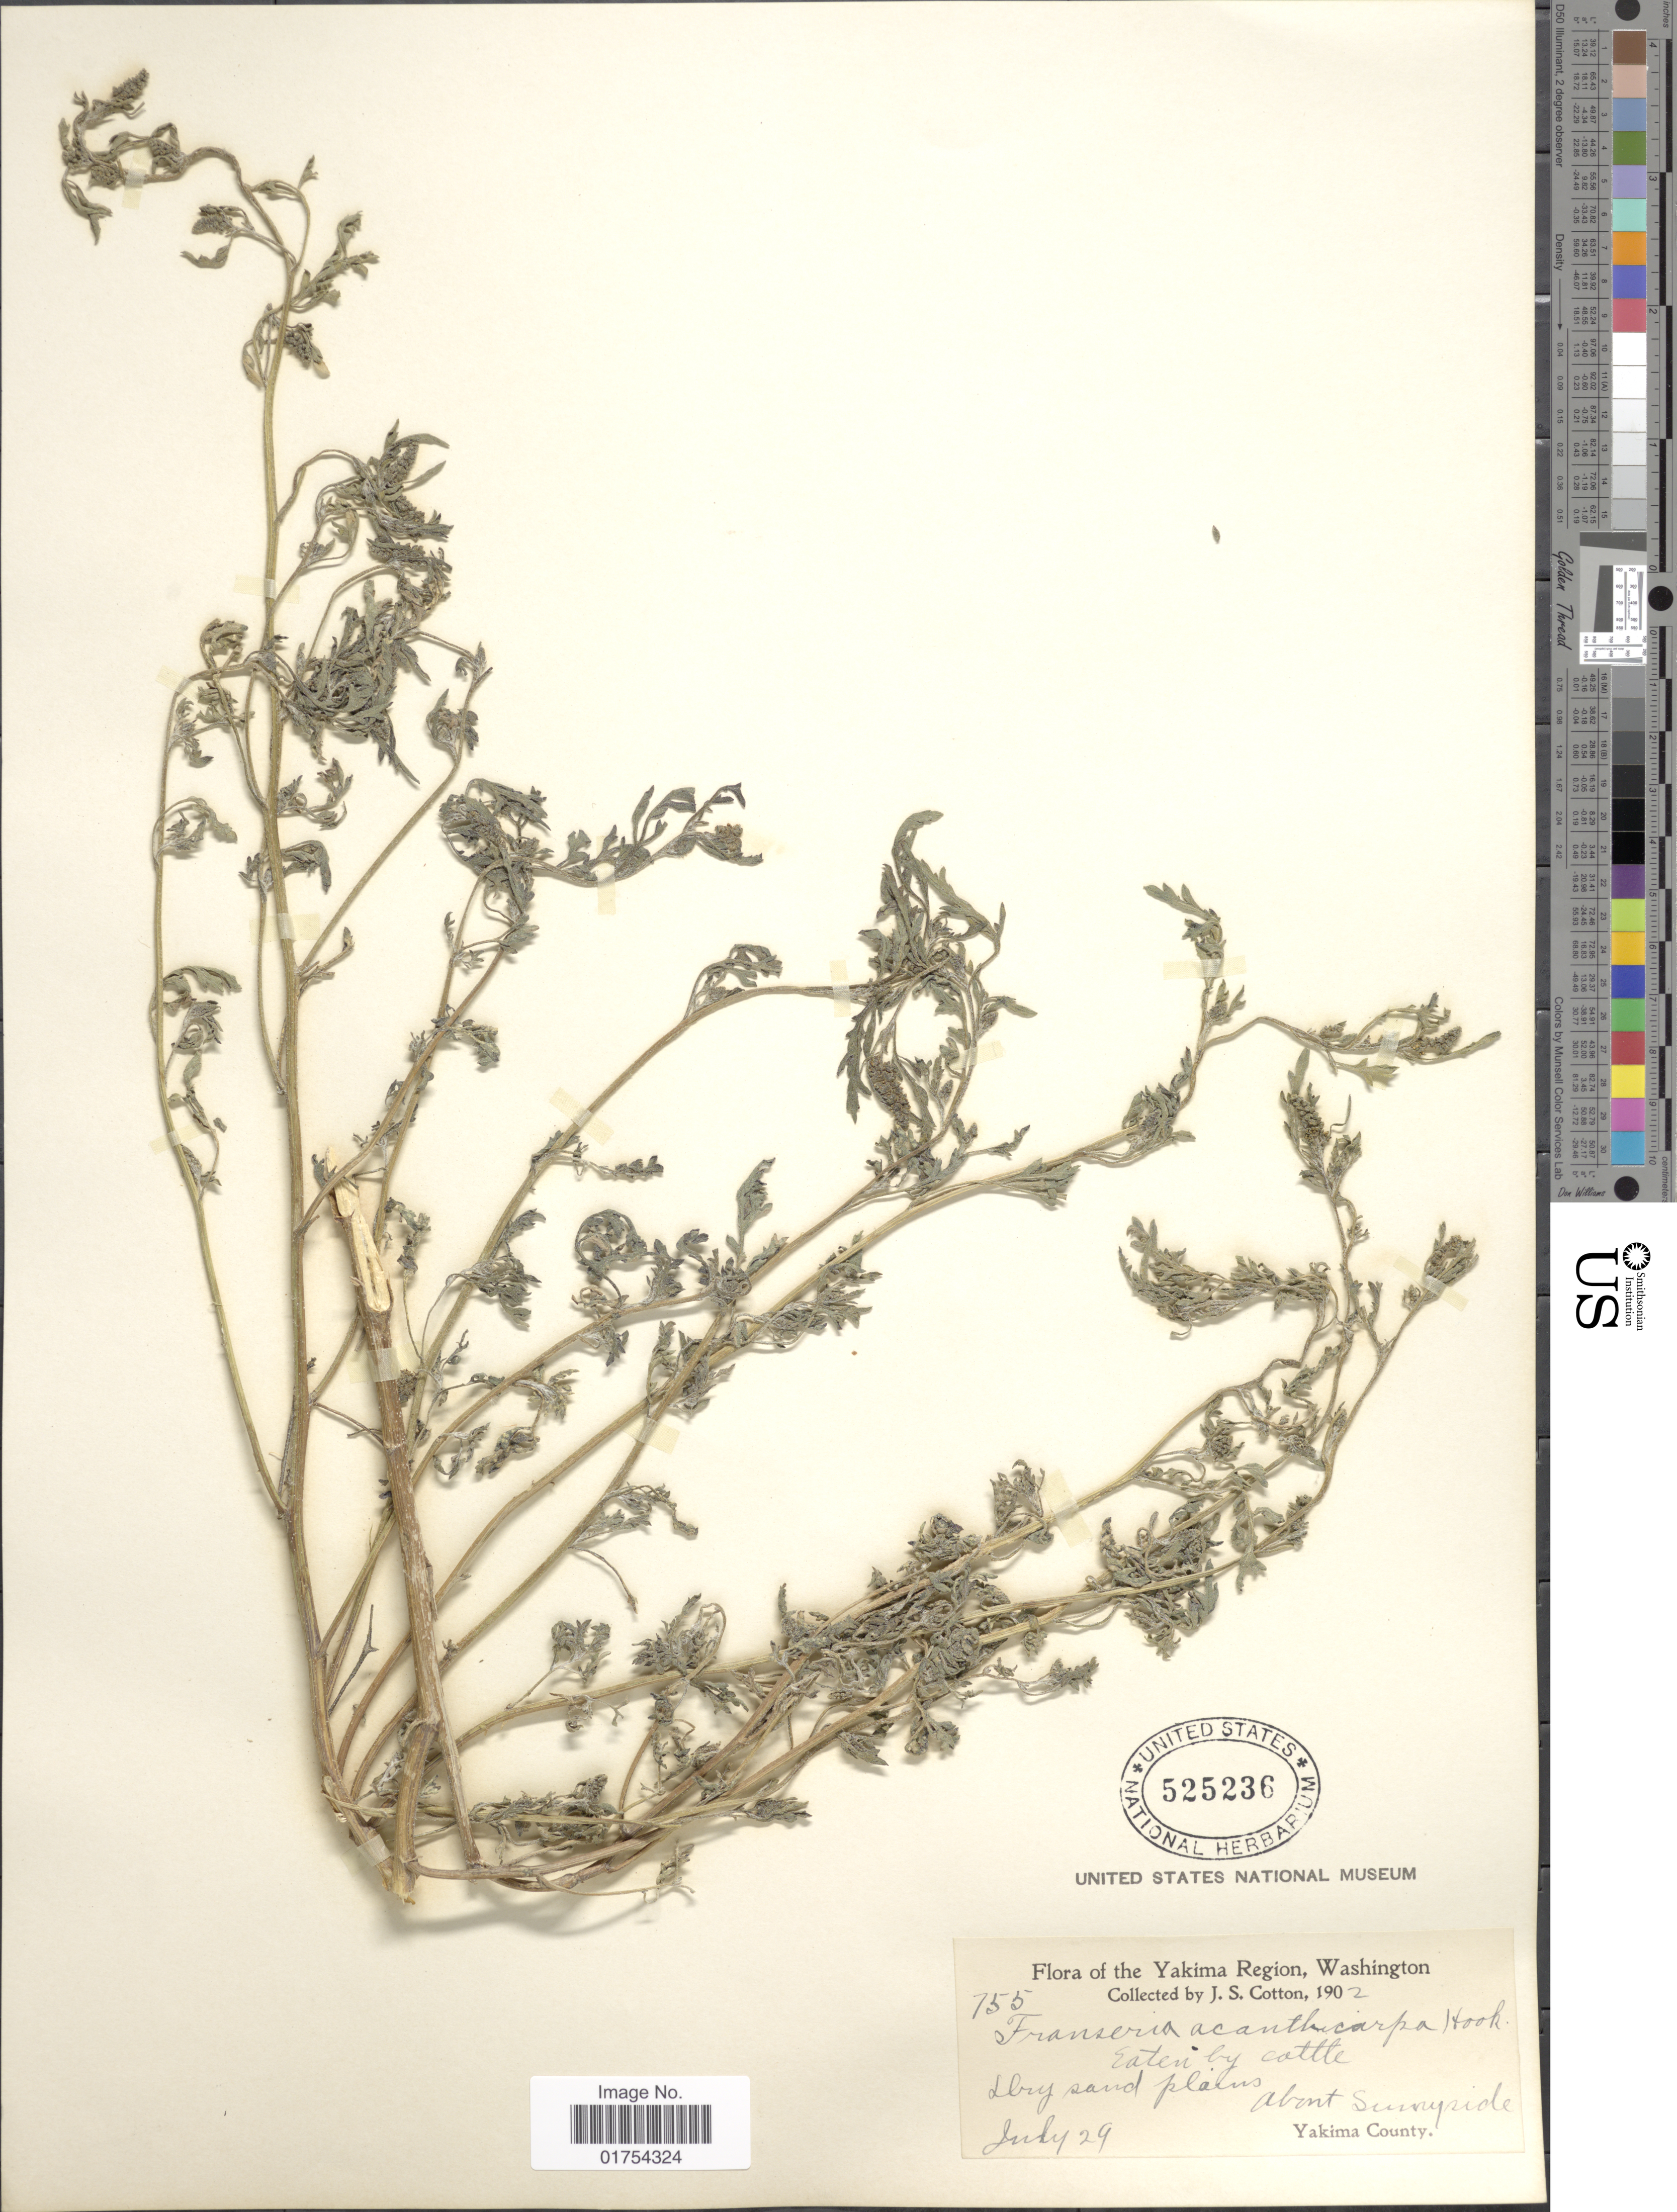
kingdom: Plantae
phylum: Tracheophyta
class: Magnoliopsida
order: Asterales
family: Asteraceae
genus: Franseria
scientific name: Franseria acanthicarpa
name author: Coville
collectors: J. S. Cotton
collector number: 755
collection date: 1902-07-29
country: United States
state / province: Washington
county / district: Yakima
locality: Yakima Region, about Sunnyside, Yakima County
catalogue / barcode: US 525236